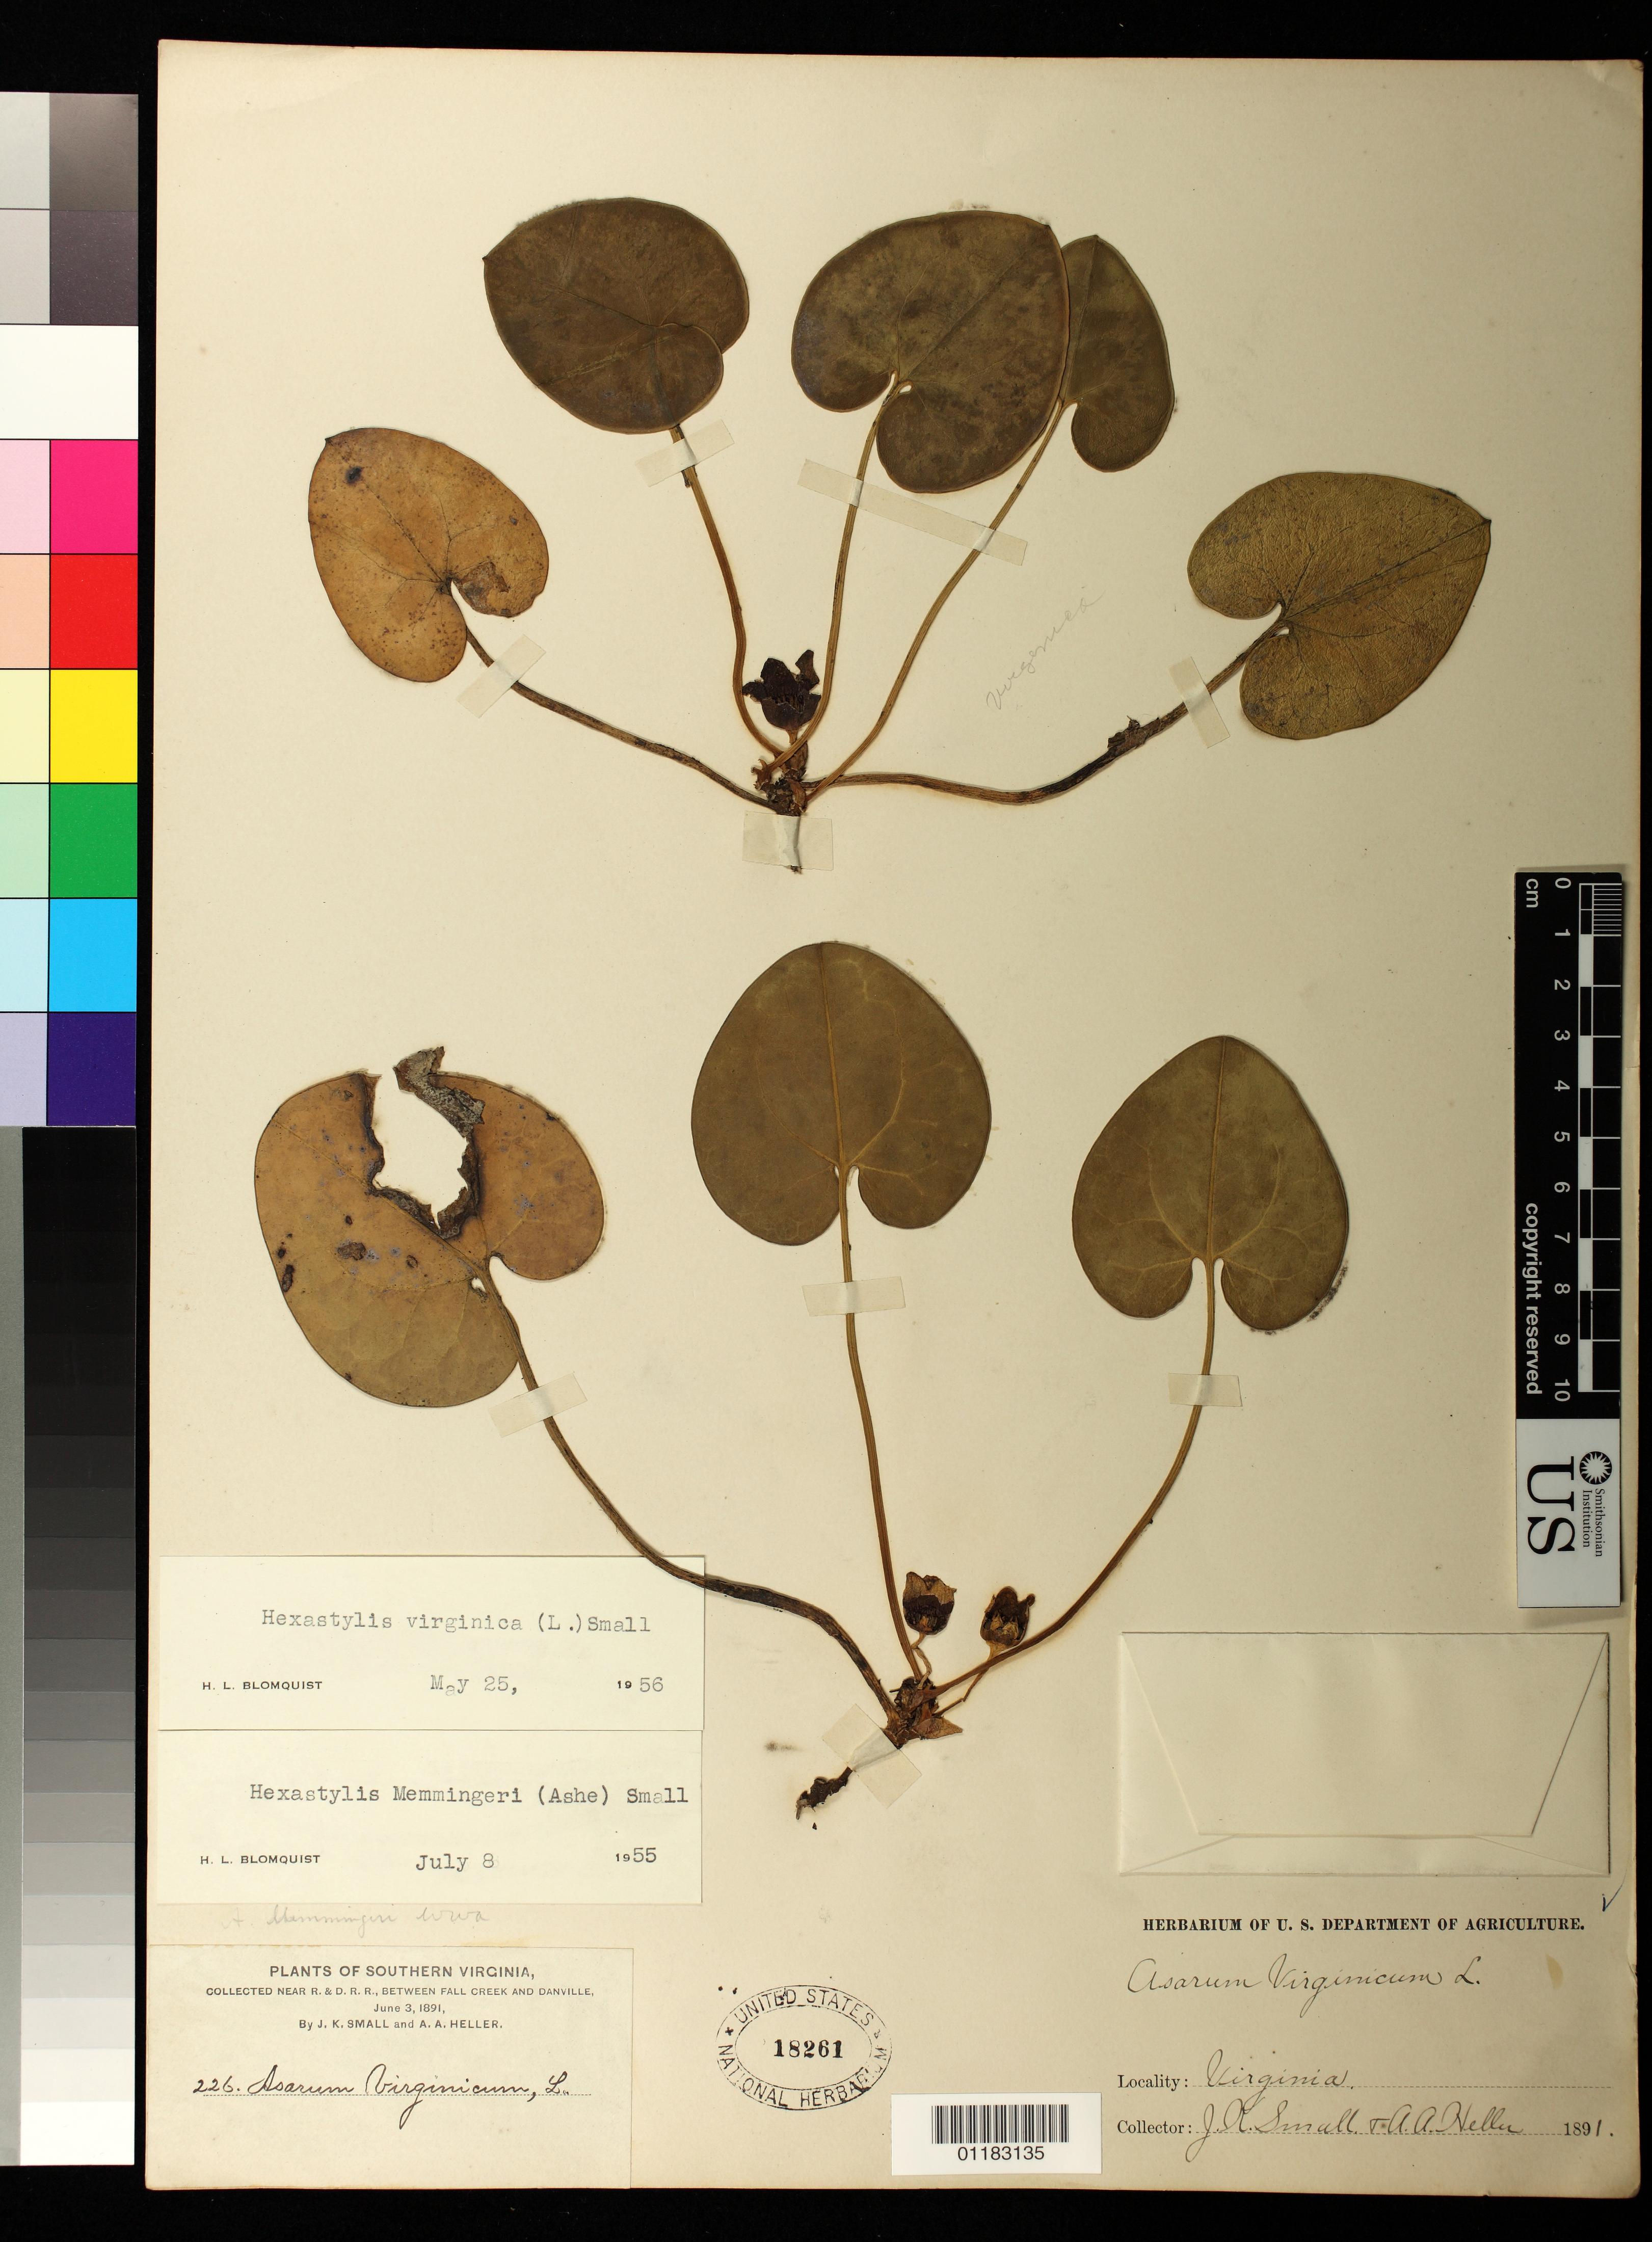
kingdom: Plantae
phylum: Tracheophyta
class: Magnoliopsida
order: Piperales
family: Aristolochiaceae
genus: Hexastylis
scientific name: Hexastylis virginica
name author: (L.) Small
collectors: J. K. Small & A. A. Heller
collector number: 226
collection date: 1891-06-03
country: United States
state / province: Virginia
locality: Near R. & D. R. R. between Fall Creek and Danville.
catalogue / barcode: US 18261